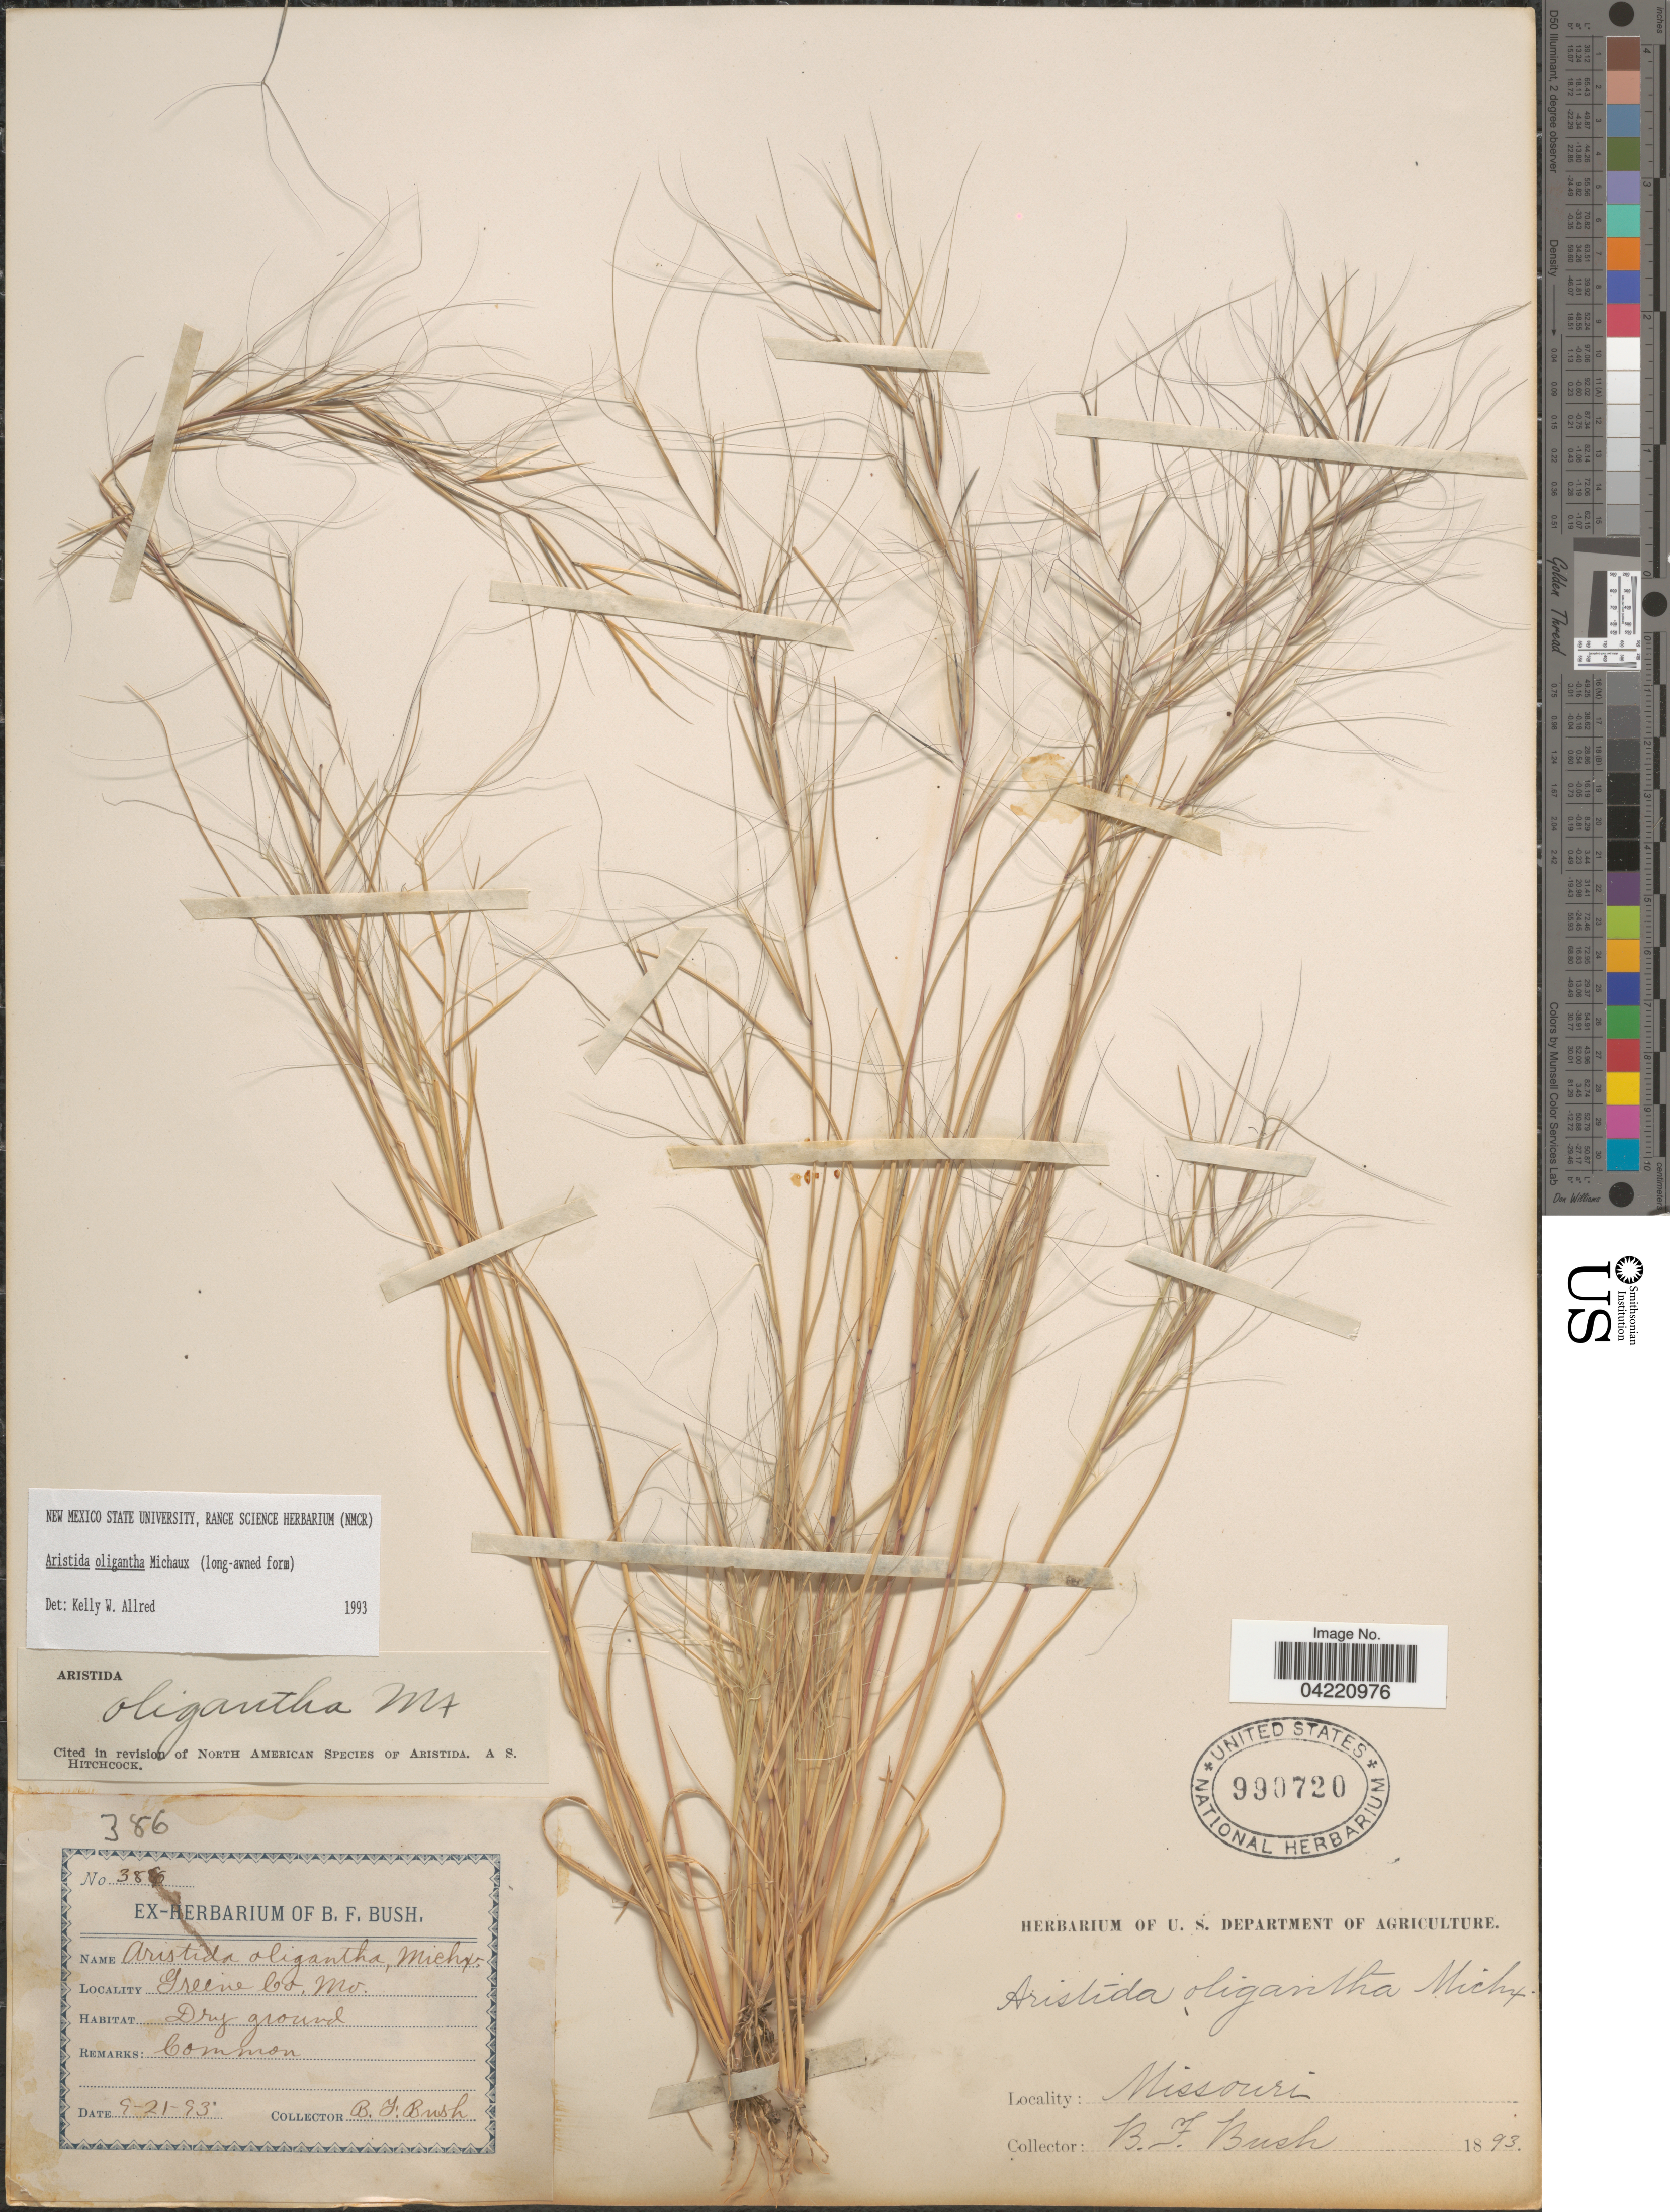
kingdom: Plantae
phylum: Tracheophyta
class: Liliopsida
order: Poales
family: Poaceae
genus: Aristida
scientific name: Aristida oligantha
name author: Michx.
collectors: B. F. Bush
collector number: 386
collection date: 1893-09-21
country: United States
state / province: Missouri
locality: Greene Co.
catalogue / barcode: US 990720